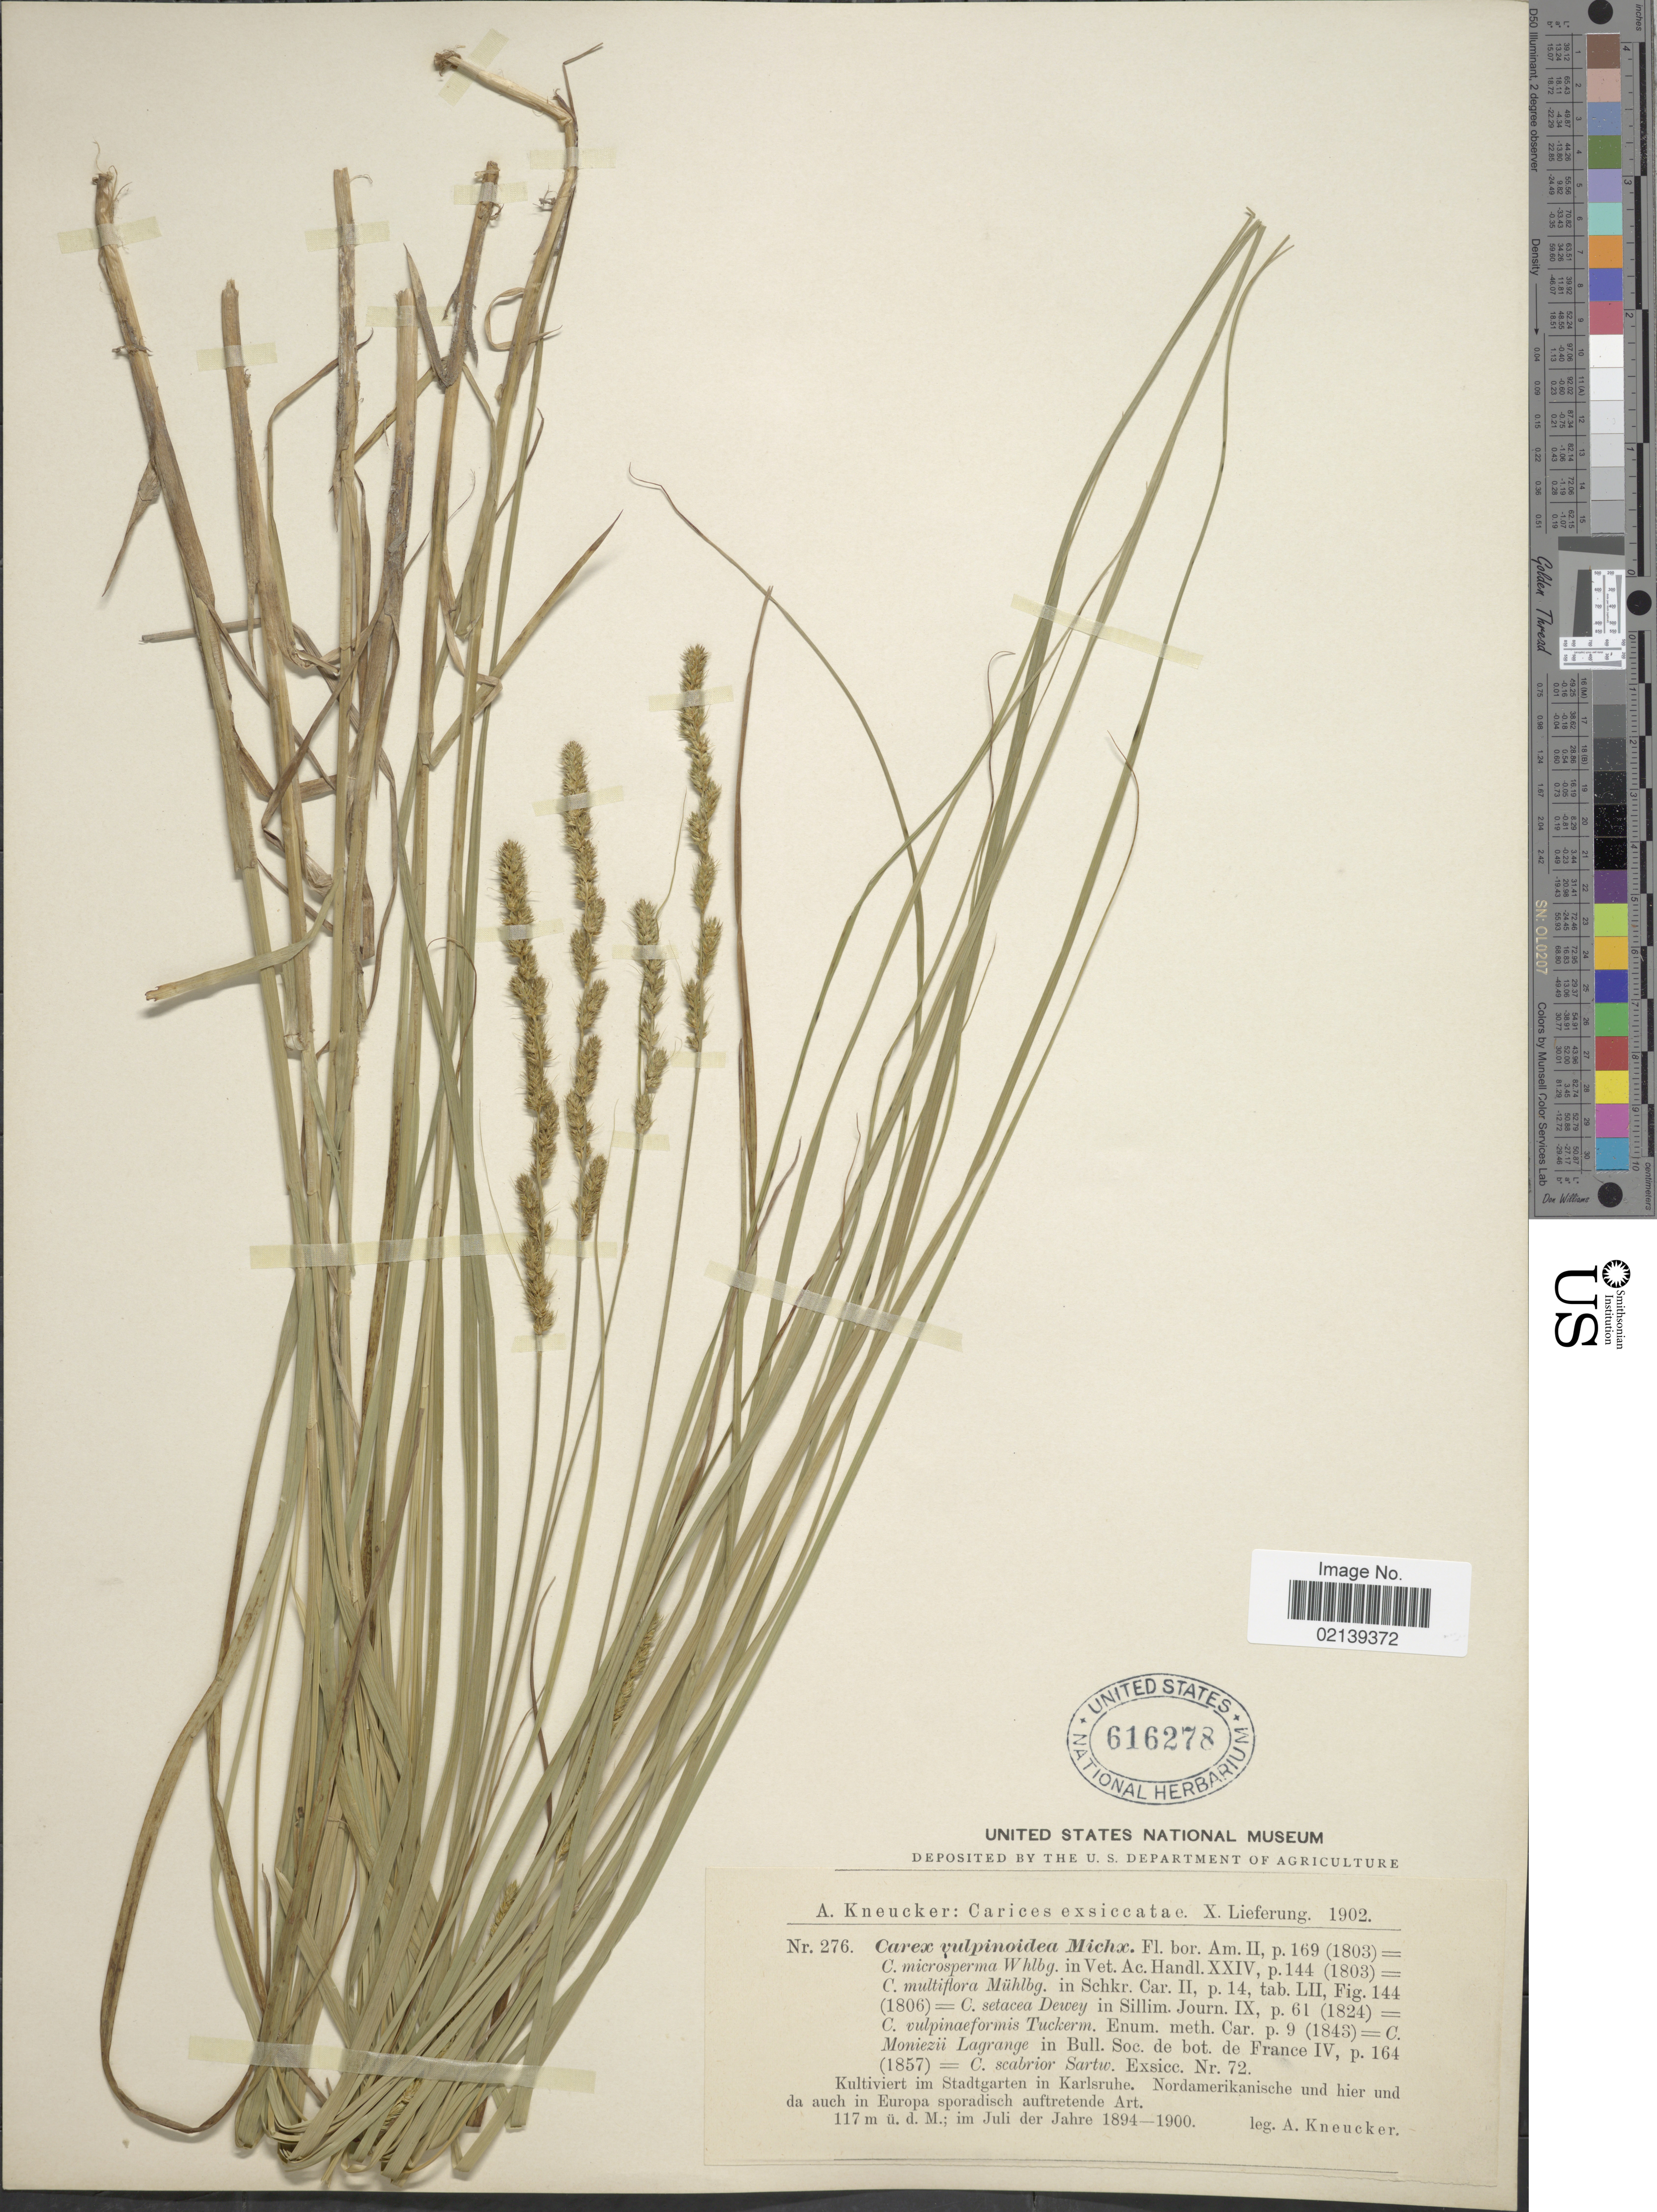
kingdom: Plantae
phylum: Tracheophyta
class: Liliopsida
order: Poales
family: Cyperaceae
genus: Carex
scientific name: Carex vulpinoidea Michx.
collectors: A. Kneucker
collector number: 276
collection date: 1894/1900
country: Germany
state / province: Baden-Württemberg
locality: Kultiviert im Stadtgarten in Karlsruhe, Nordamerikanische und hier und da auch in Europa spordisch auftretende Art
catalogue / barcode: US 616278